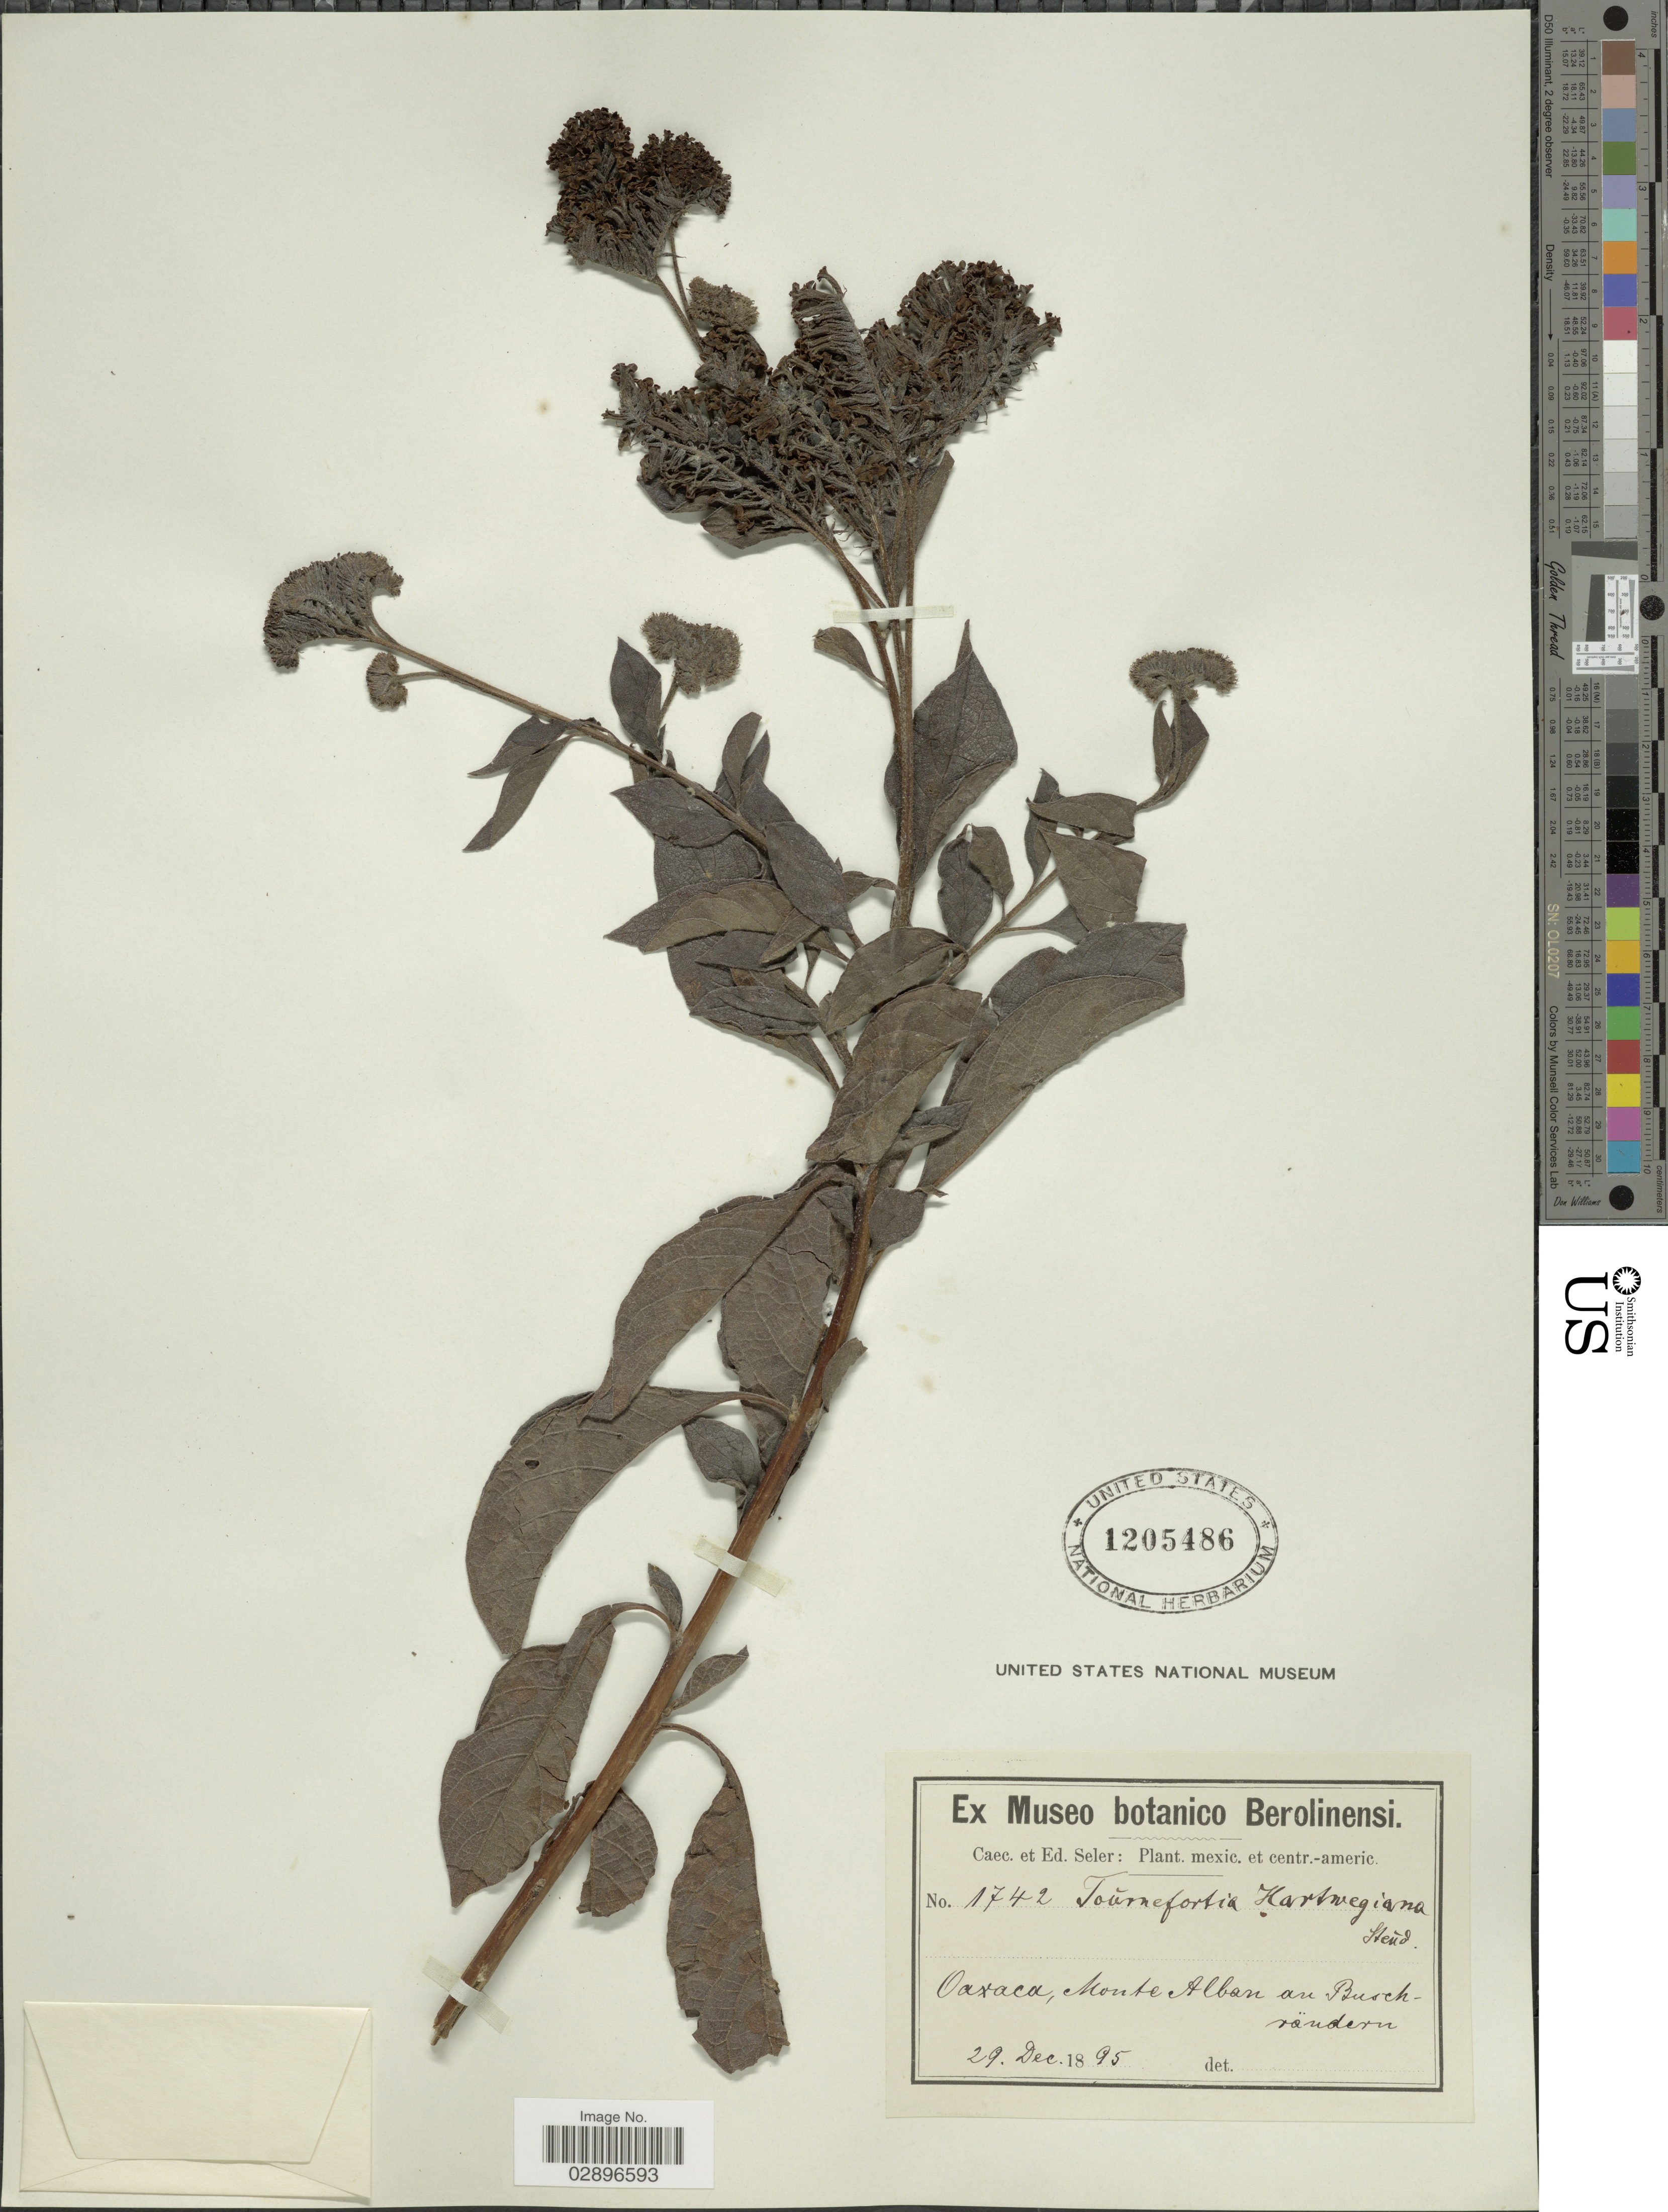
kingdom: Plantae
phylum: Tracheophyta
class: Magnoliopsida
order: Boraginales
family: Heliotropiaceae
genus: Tournefortia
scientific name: Tournefortia hartwegiana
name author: Steud.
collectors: C. Seler & E. G. Seler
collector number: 1742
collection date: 1895-12-29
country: Mexico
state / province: Oaxaca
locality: Monte Alban.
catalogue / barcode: US 1205486